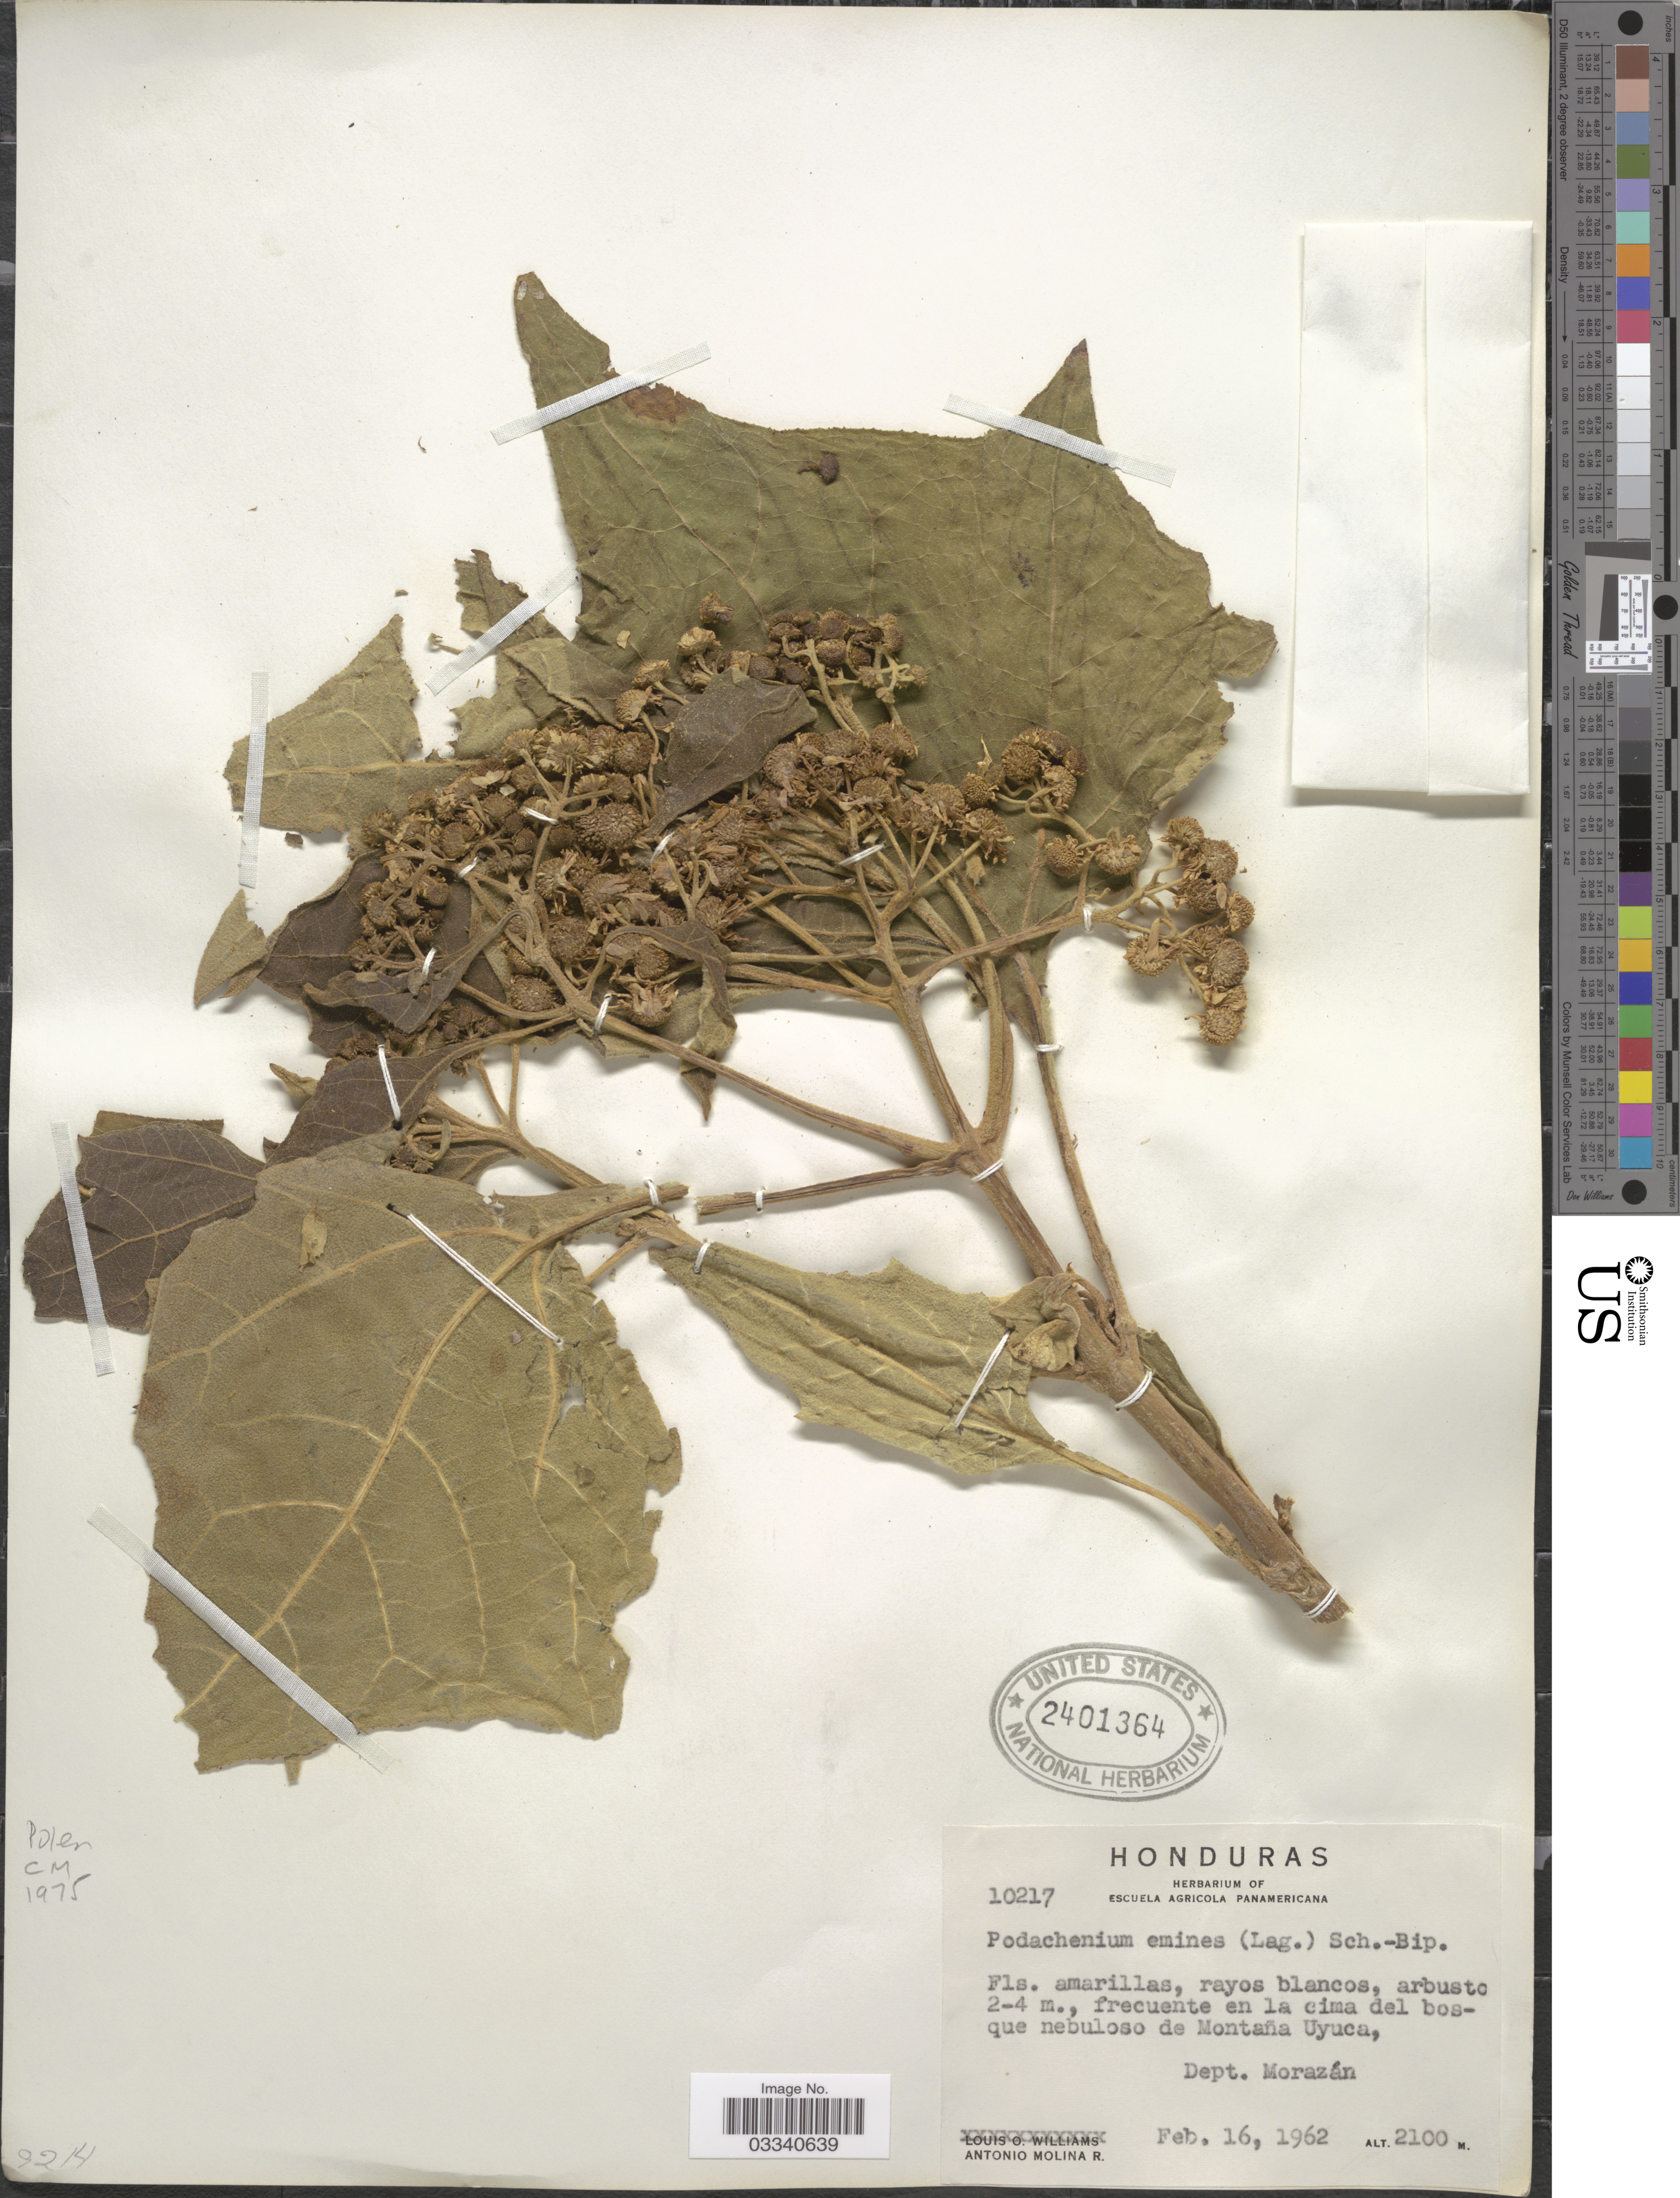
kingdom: Plantae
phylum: Tracheophyta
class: Magnoliopsida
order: Asterales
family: Asteraceae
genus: Podachaenium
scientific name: Podachaenium eminens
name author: (Lag.) Sch. Bip. ex Sch. Bip.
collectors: A. Molina R.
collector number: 10217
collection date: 1962-02-16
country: Honduras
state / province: Fco. Morazán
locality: Frecuente en la cima del bosque nebuloso de Montaña Uyuca, Dept. Morazán.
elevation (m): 2100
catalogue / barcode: US 2401364